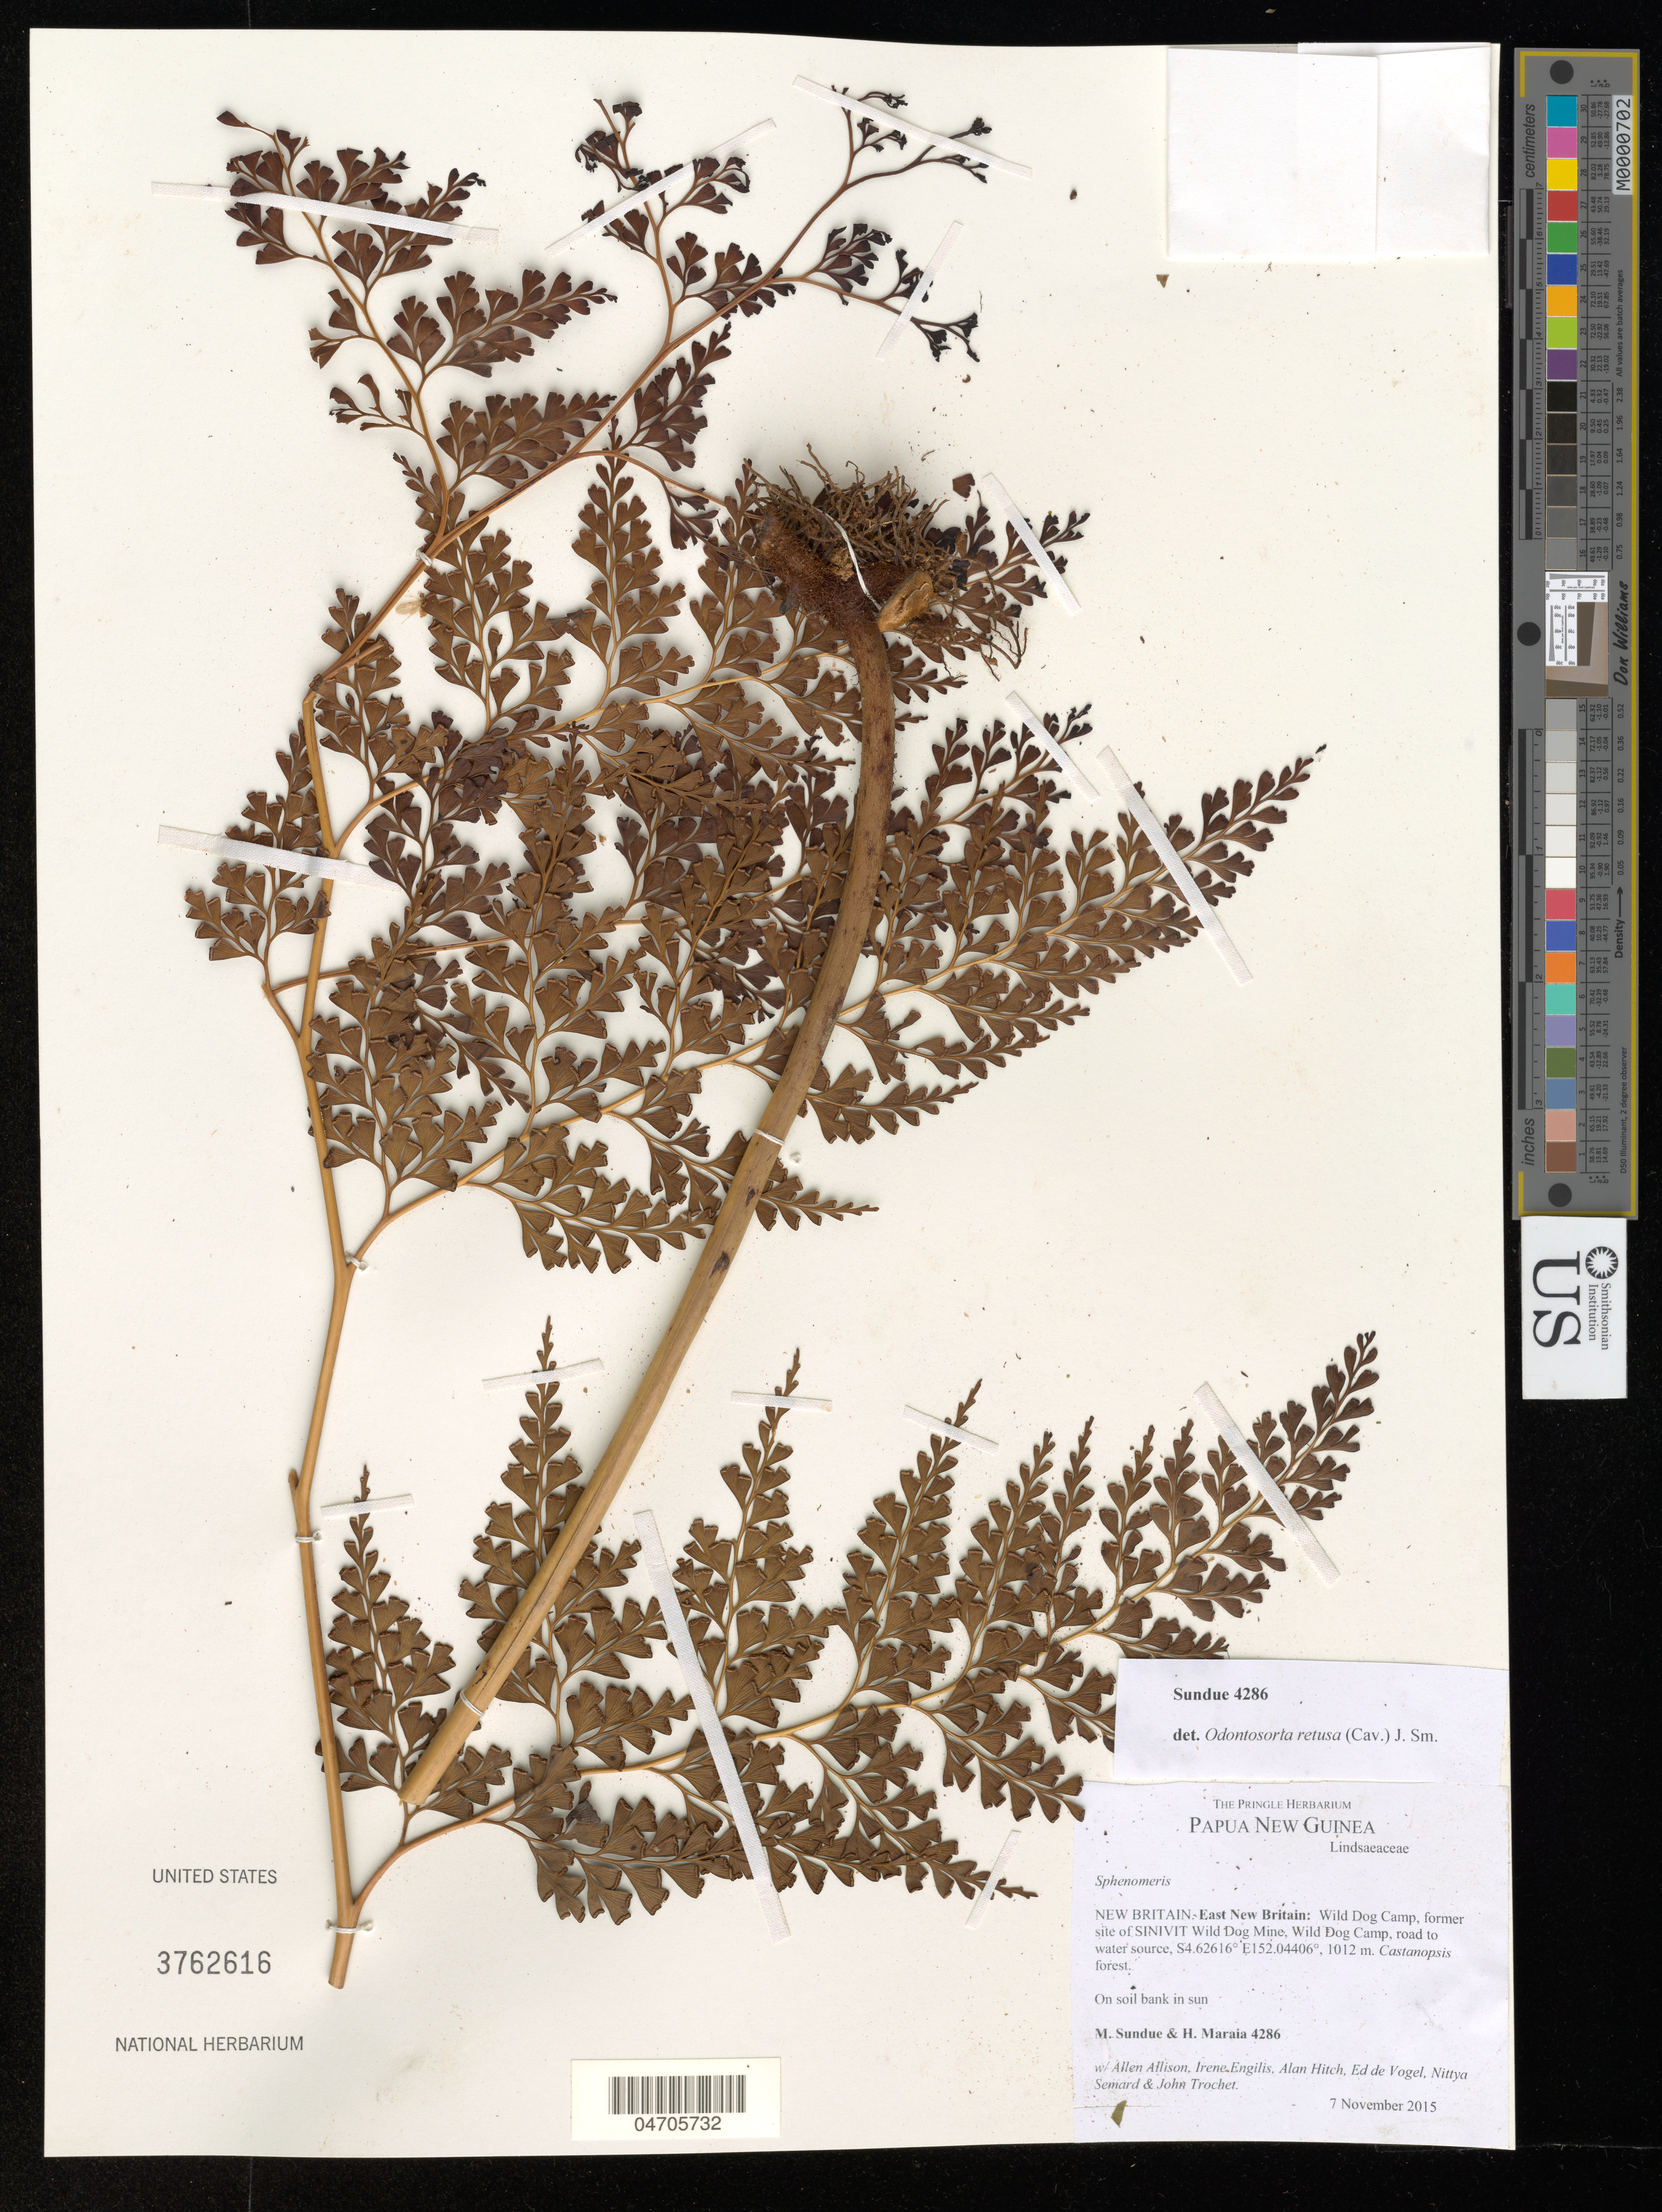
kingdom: Plantae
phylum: Tracheophyta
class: Polypodiopsida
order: Polypodiales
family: Lindsaeaceae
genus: Sphenomeris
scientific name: Sphenomeris retusa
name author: (Cav.) Maxim.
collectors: M. Sundue, H. Maraia, A. Allison & A. Garcia Jimenez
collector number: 4286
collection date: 2015-11-07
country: Papua New Guinea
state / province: East New Britain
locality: New Britain. Wild Dog Camp, former site of SINIVIT Wild Dog Mine, Wild Dog Camp, road to water source.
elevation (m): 1012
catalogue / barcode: US 3762616